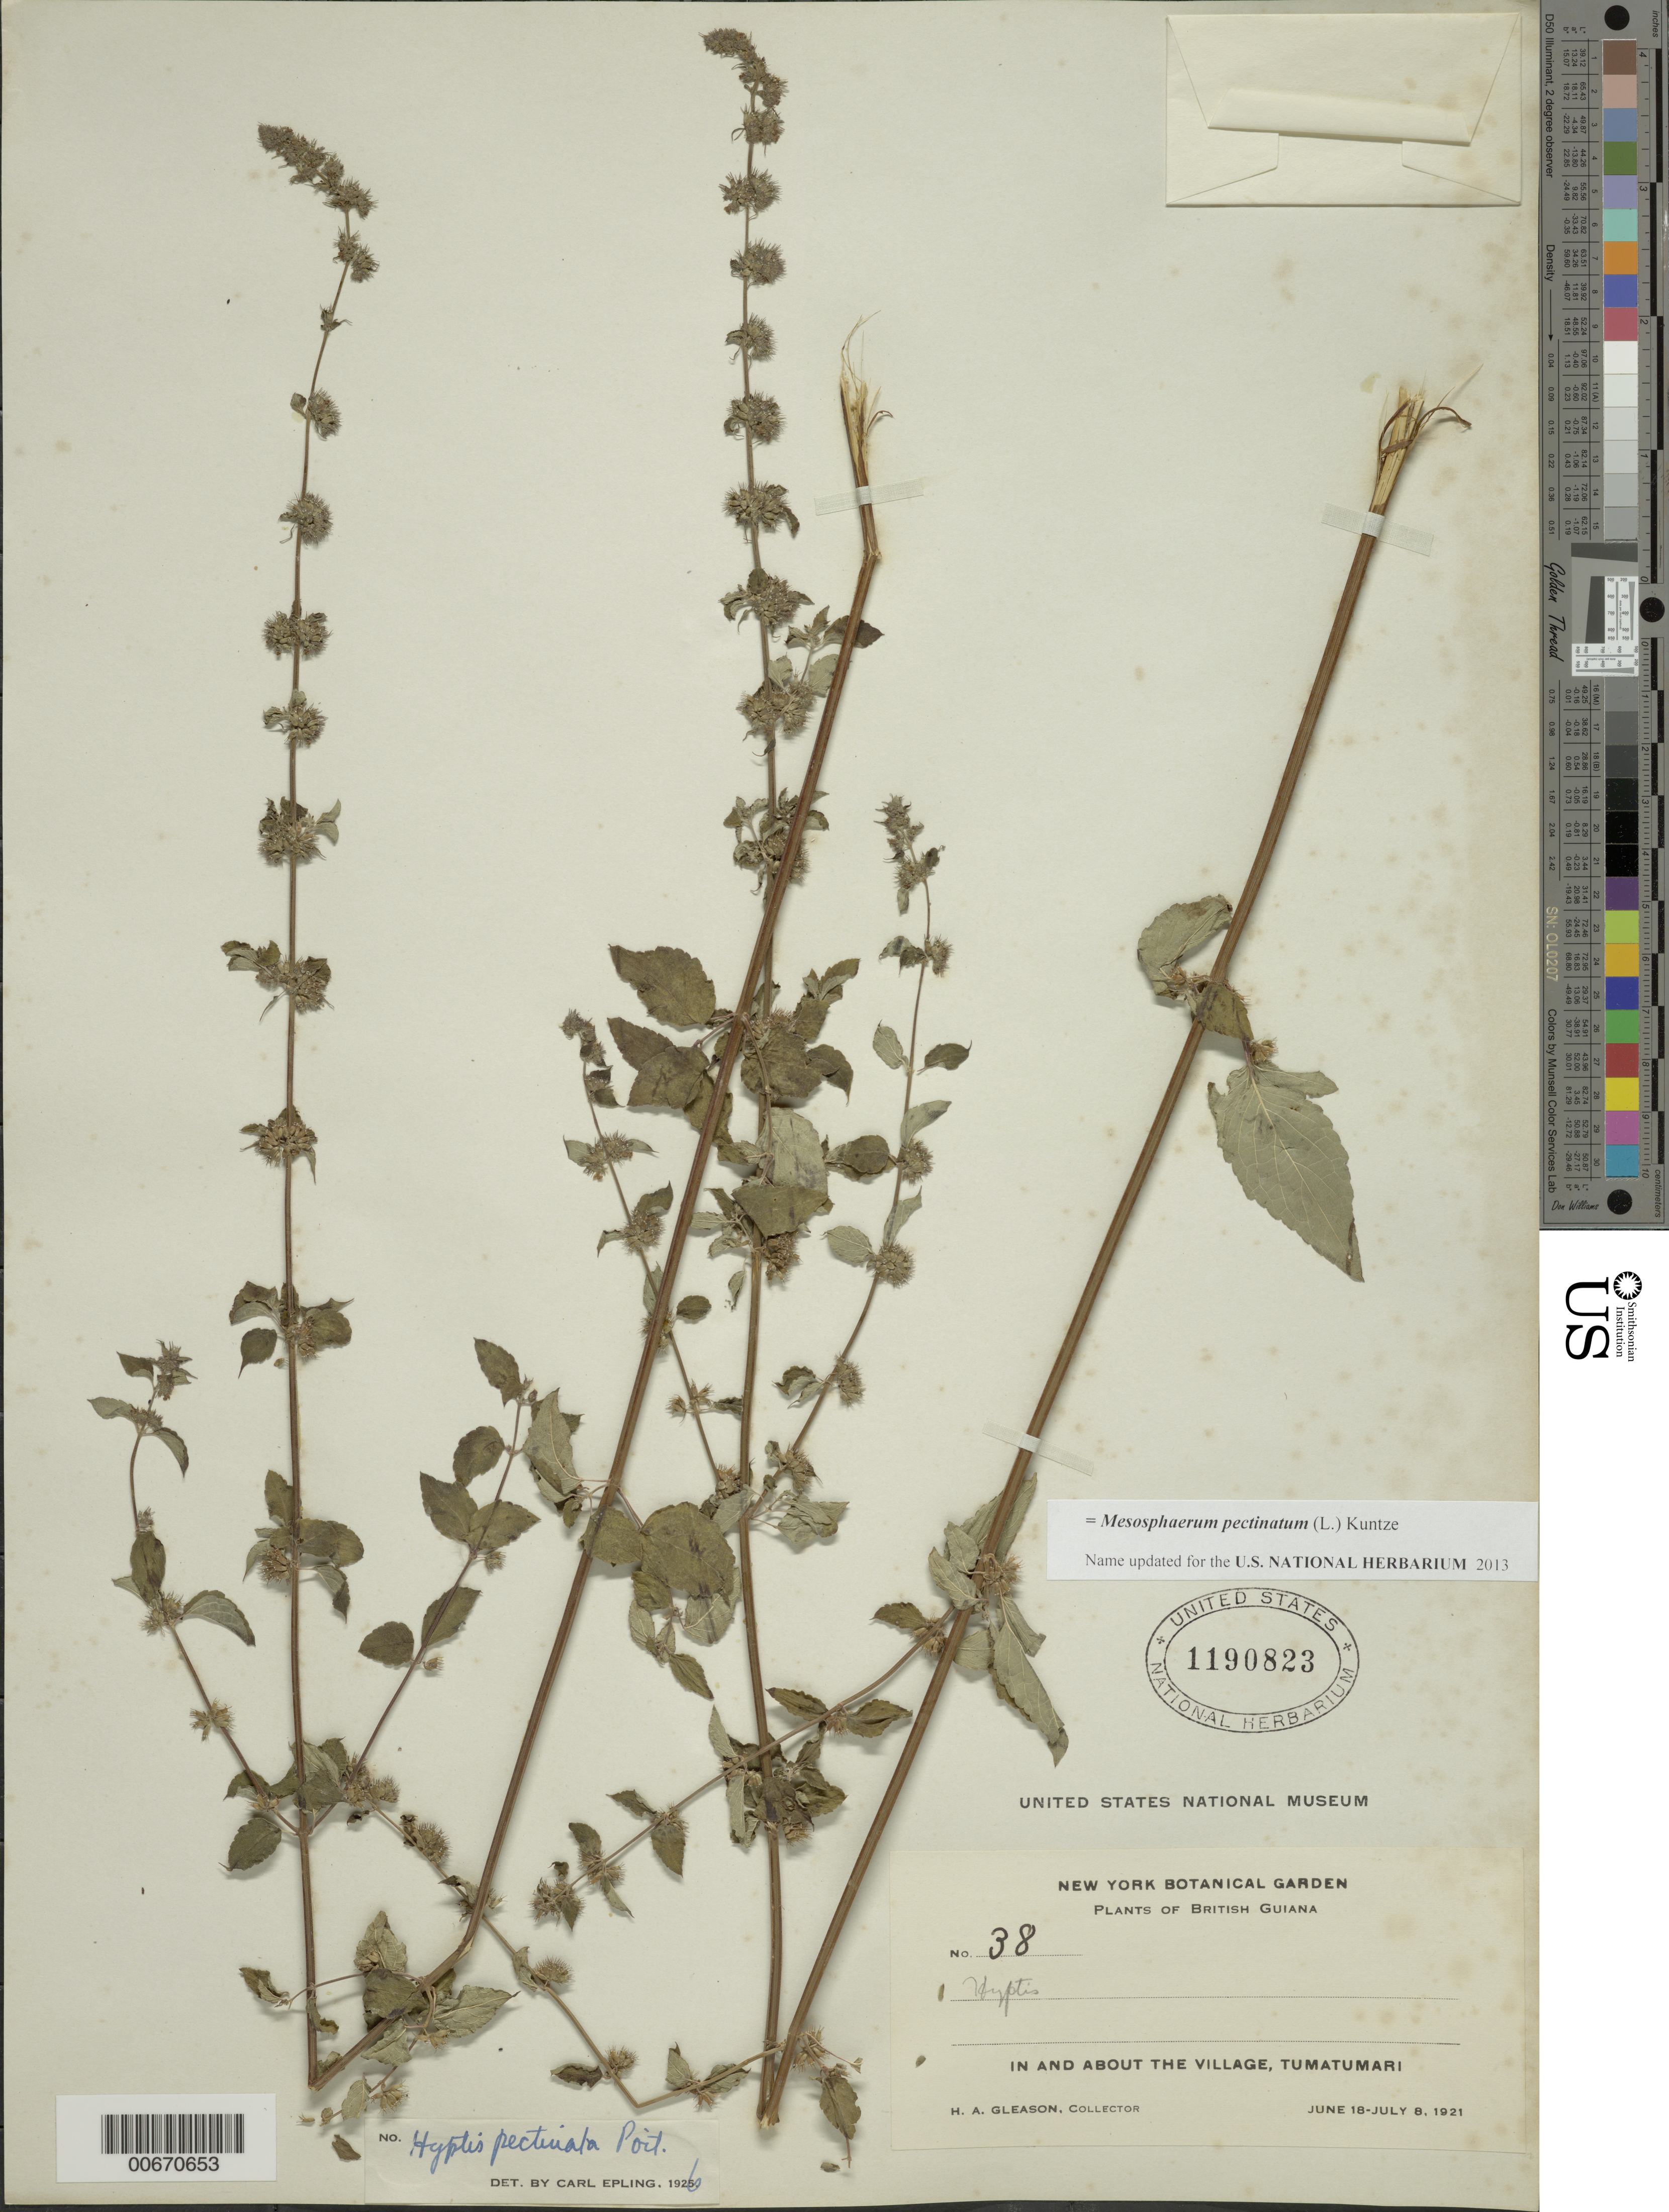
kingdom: Plantae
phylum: Tracheophyta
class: Magnoliopsida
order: Lamiales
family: Lamiaceae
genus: Hyptis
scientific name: Hyptis pectinata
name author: (L.) Poit.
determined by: Epling, C. C.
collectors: H. A. Gleason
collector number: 38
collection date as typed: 18-Jun-21 to 8-Jul-21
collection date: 1921-06-18/1921-07-08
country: Guyana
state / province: Potaro-Siparuni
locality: Tumatumari Village, Potaro R.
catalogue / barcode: US 1190823